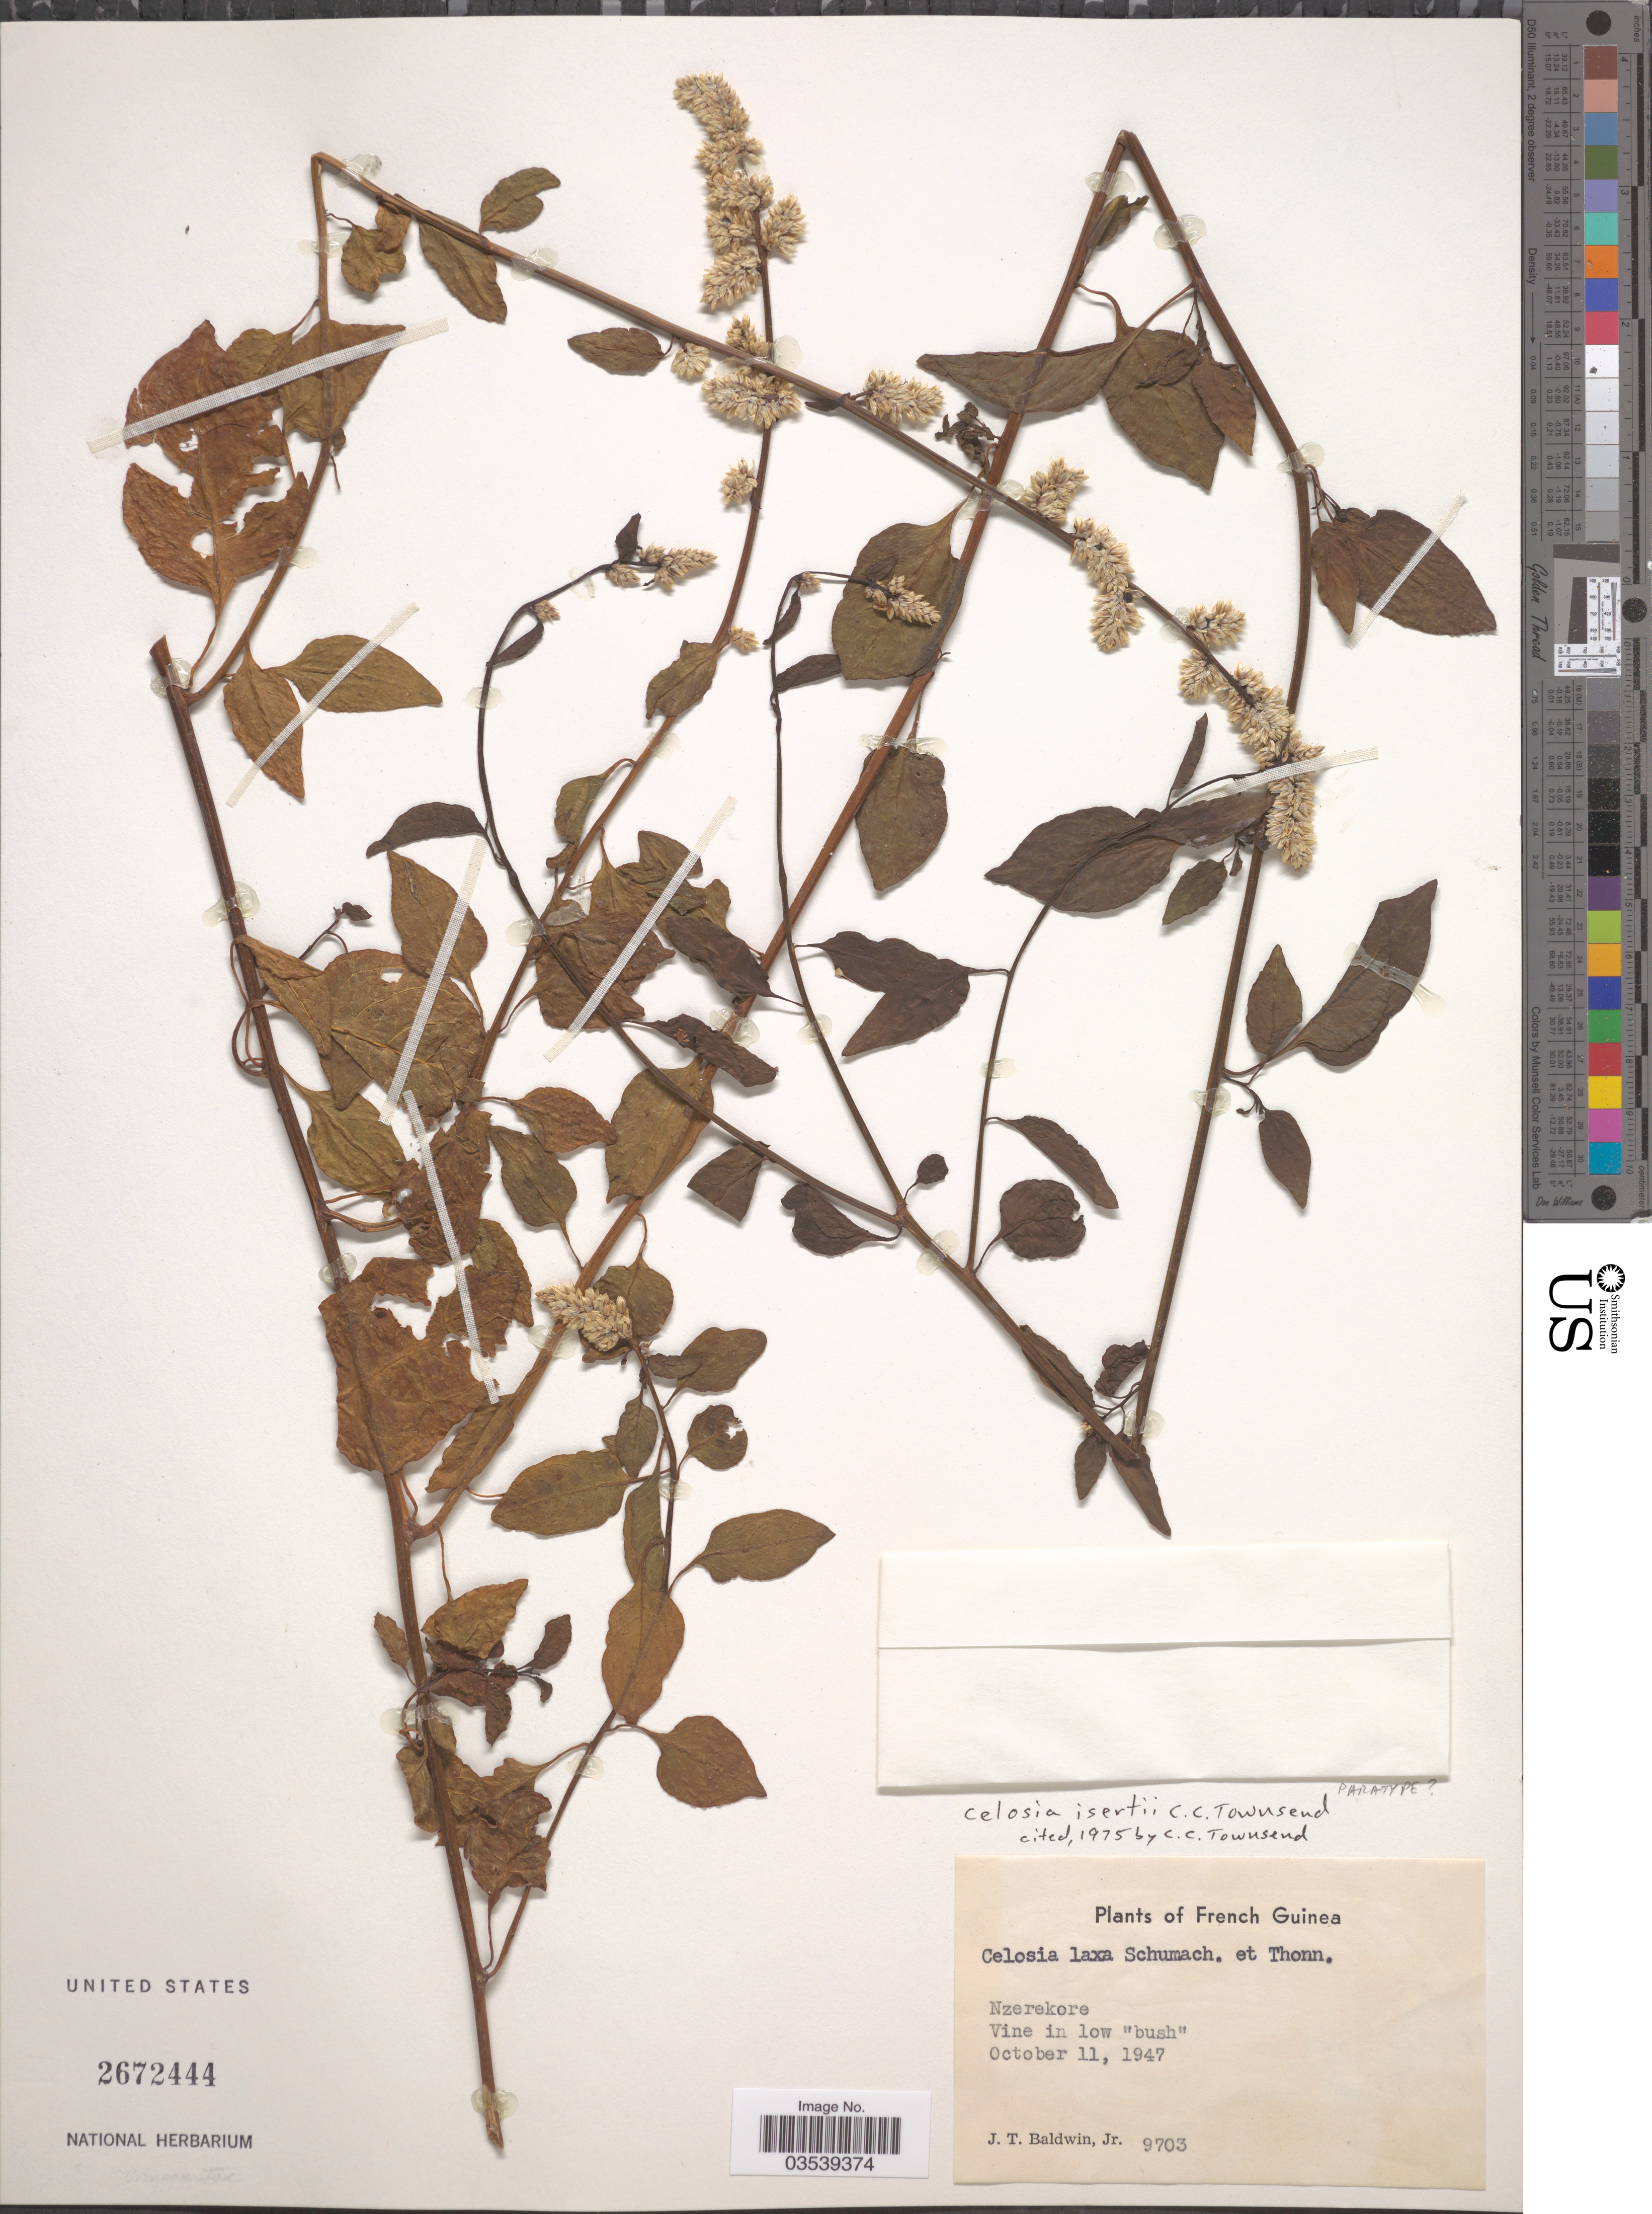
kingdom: Plantae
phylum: Tracheophyta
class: Magnoliopsida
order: Caryophyllales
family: Amaranthaceae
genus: Celosia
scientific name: Celosia isertii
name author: C. C. Towns.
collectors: J. T. Baldwin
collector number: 9703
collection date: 1947-10-11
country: Guinea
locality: French Guinea, Nzerekore.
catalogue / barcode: US 2672444